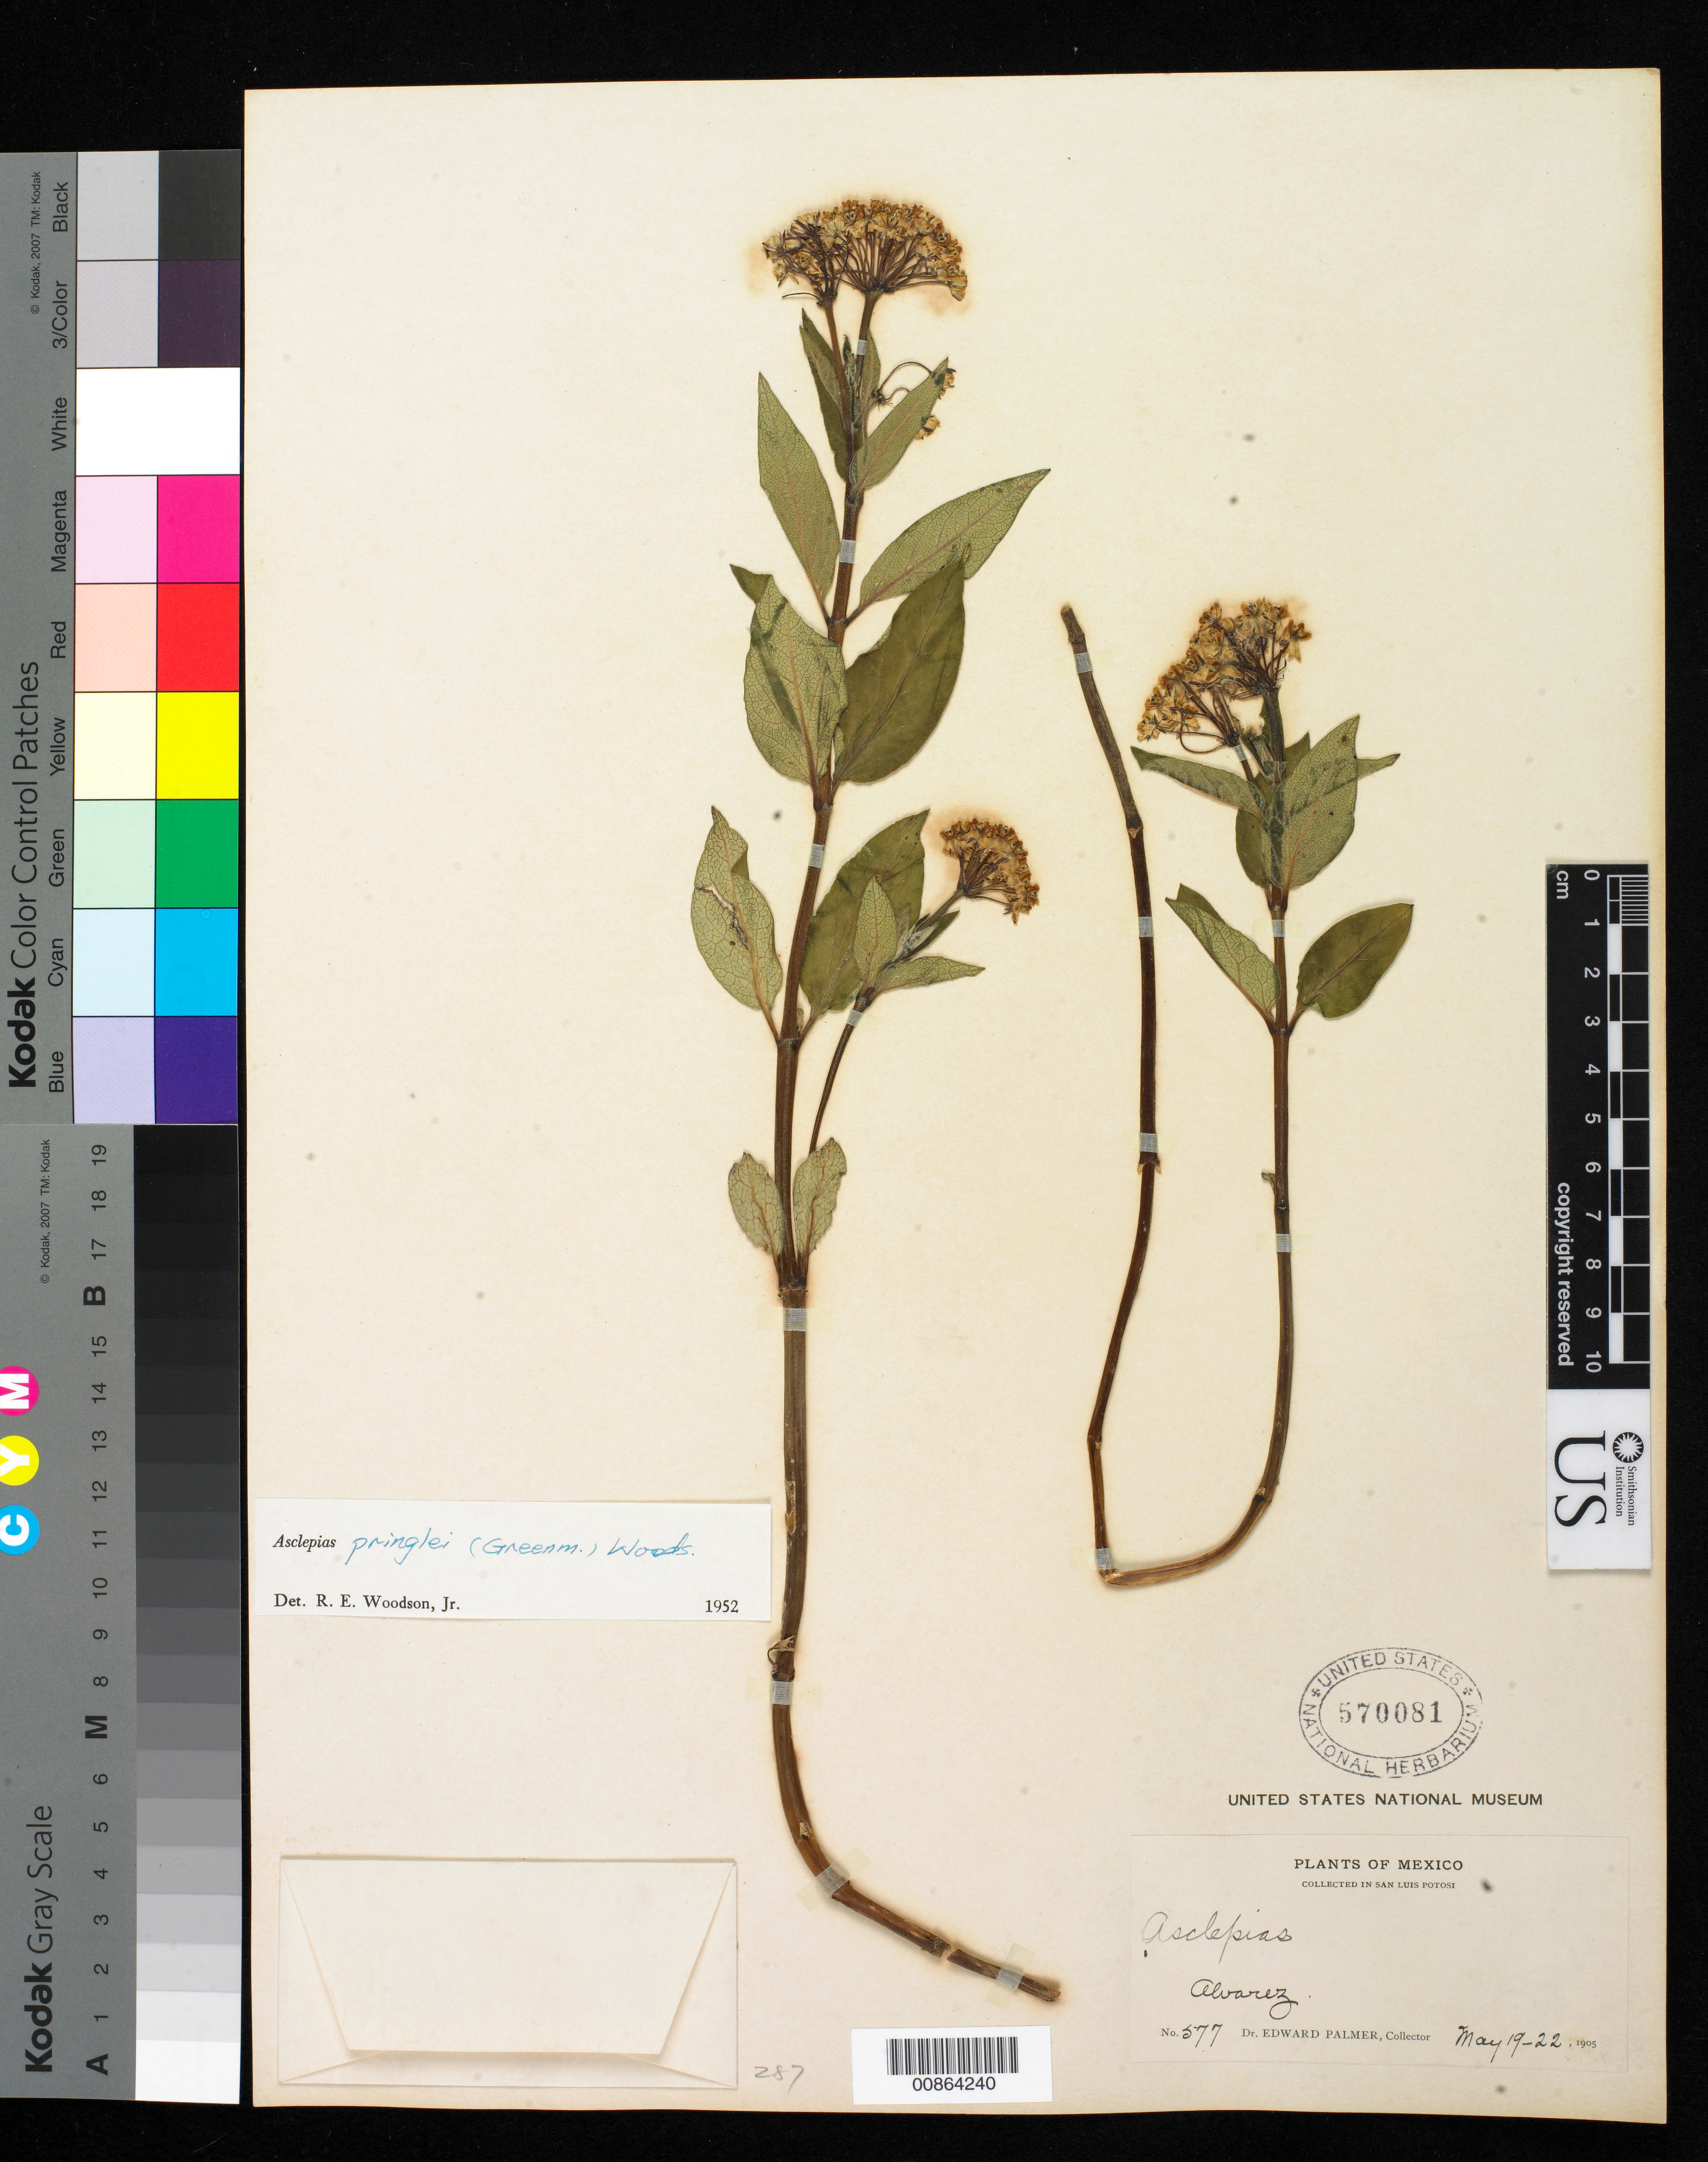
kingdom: Plantae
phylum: Tracheophyta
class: Magnoliopsida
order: Gentianales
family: Apocynaceae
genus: Asclepias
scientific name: Asclepias pringlei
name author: (Greenm.) Woodson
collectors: E. Palmer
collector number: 577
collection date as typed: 19 May 1905 to 22 May 1905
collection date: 1905-05-19/1905-05-22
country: Mexico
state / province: San Luis Potosí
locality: Alvarez, San Luis Potosí.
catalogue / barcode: US 570081